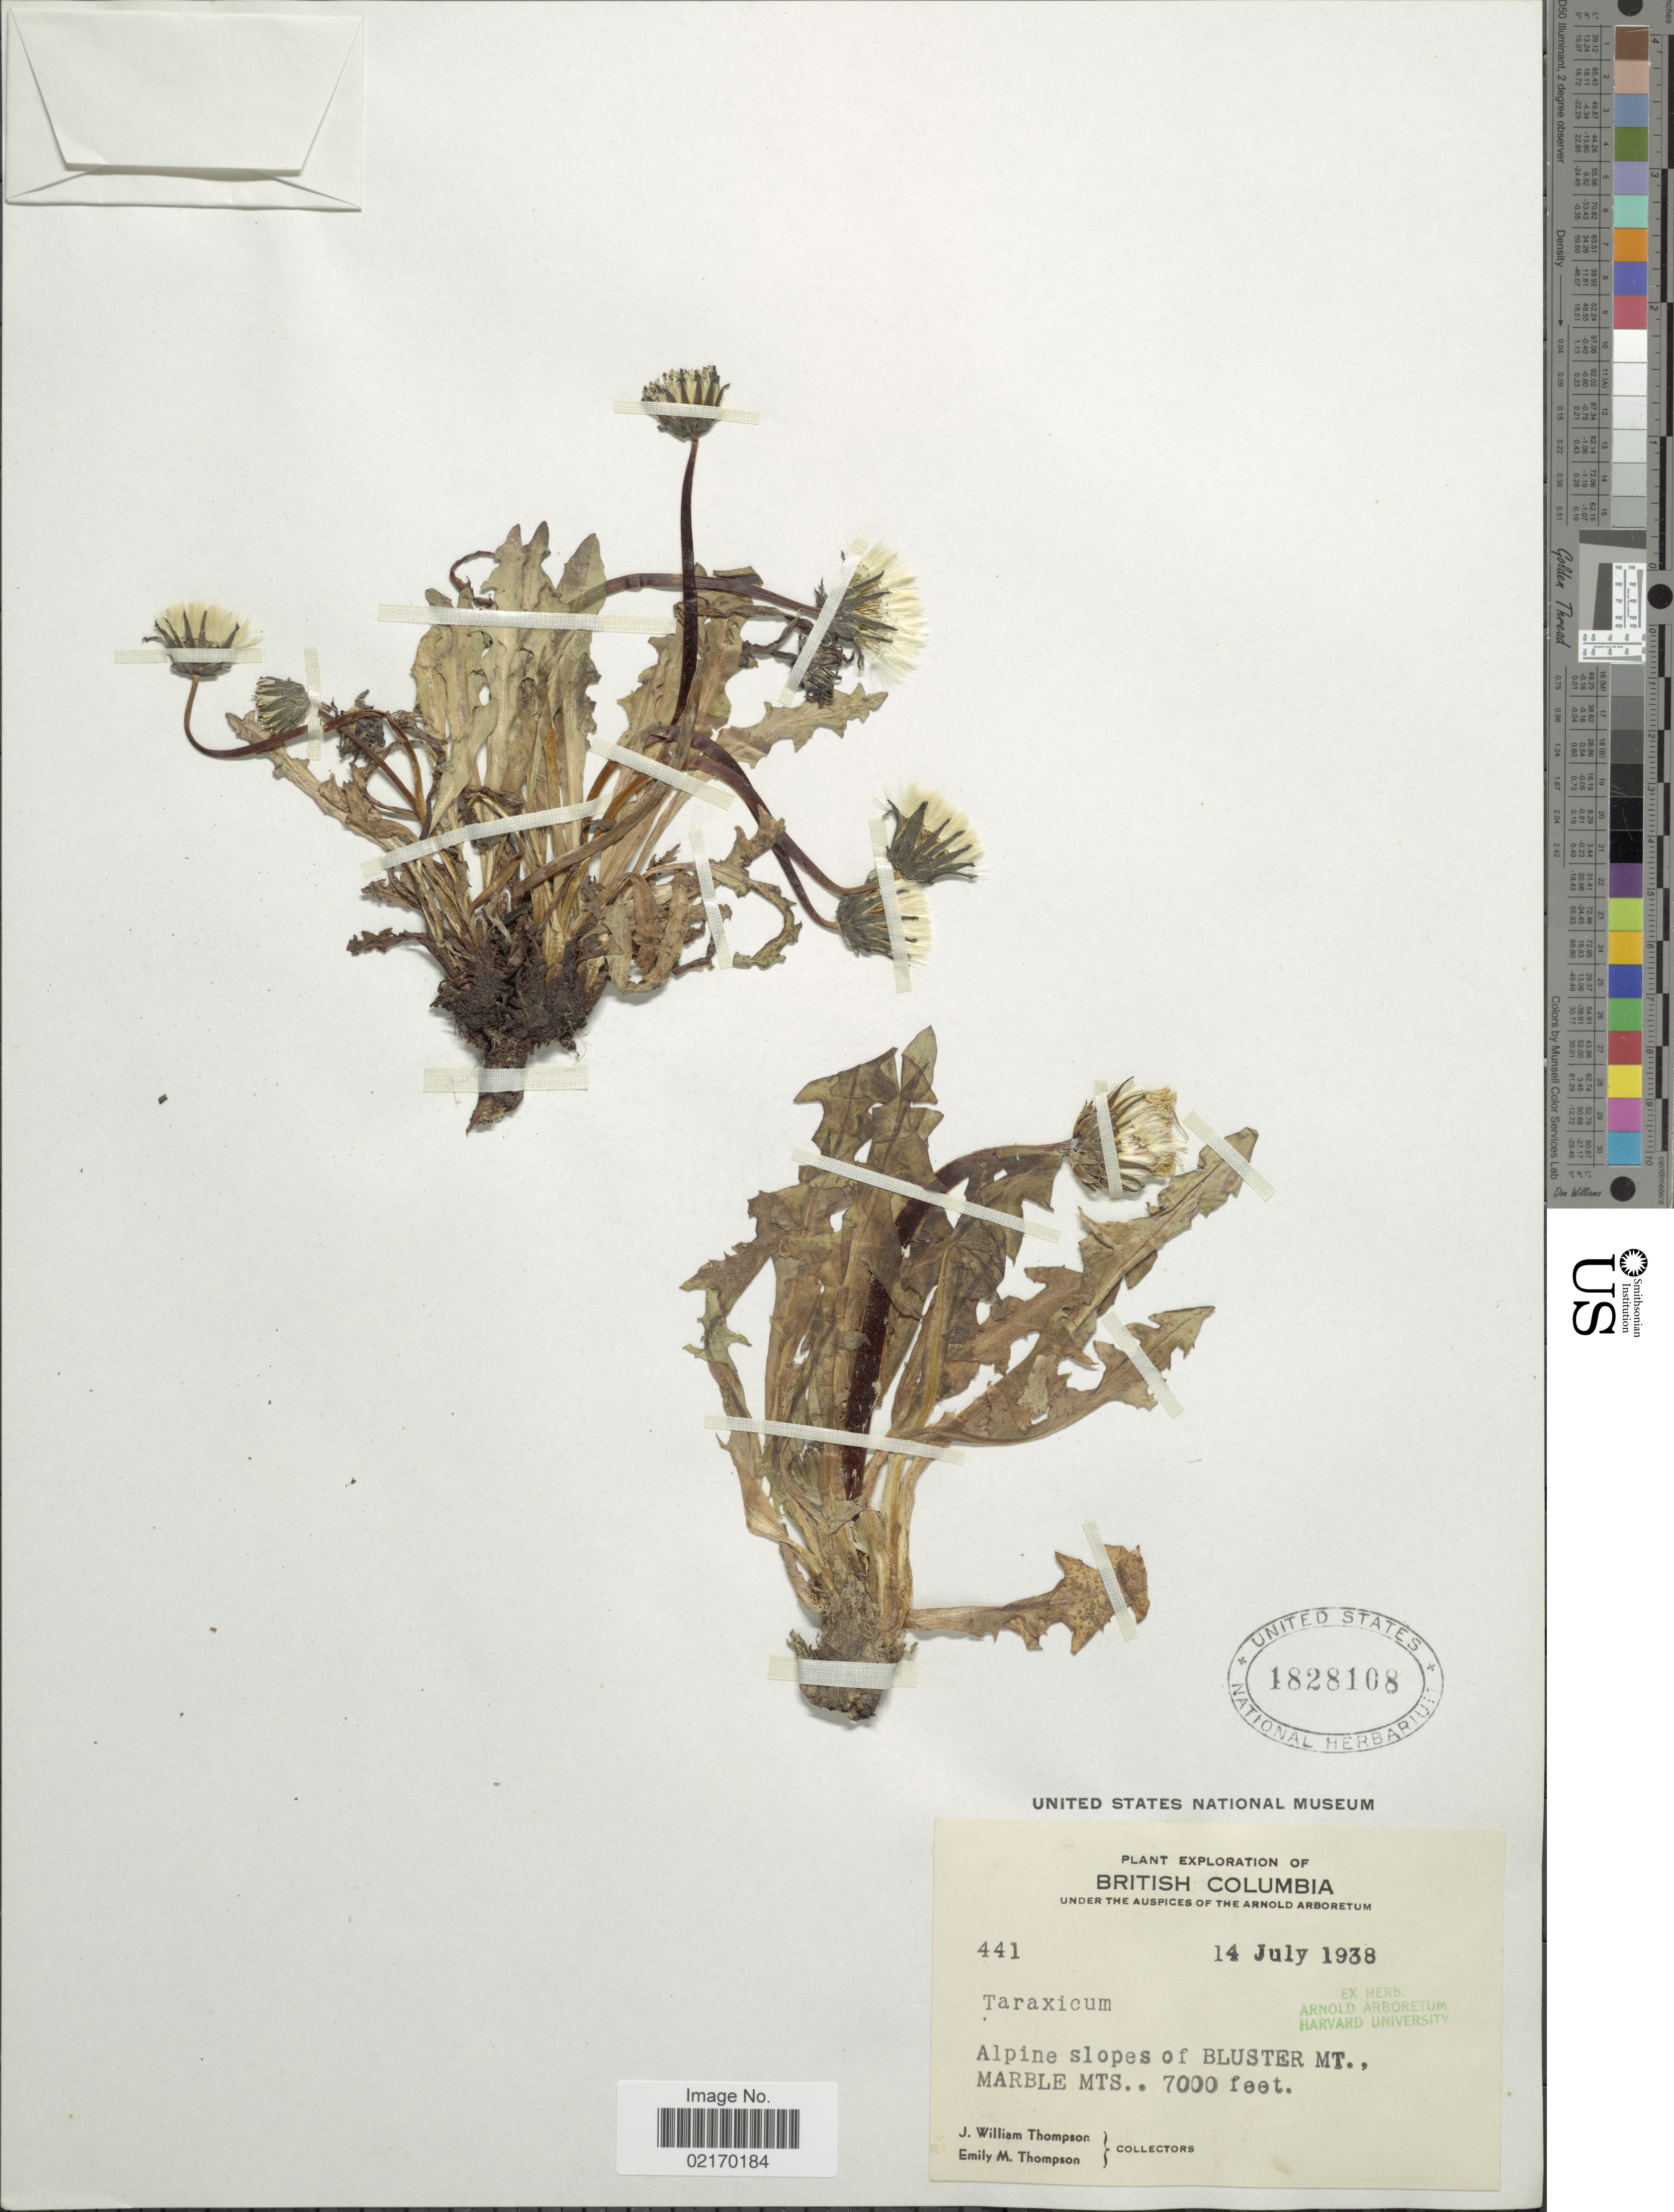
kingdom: Plantae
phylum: Tracheophyta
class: Magnoliopsida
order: Asterales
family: Asteraceae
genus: Taraxacum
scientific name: Taraxacum sp.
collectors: J. W. Thompson & E. M. Thompson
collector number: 441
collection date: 1938-07-14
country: Canada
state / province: British Columbia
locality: Alpine slopes of Bluster Mt., Marble Mts.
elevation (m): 2134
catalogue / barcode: US 1828108